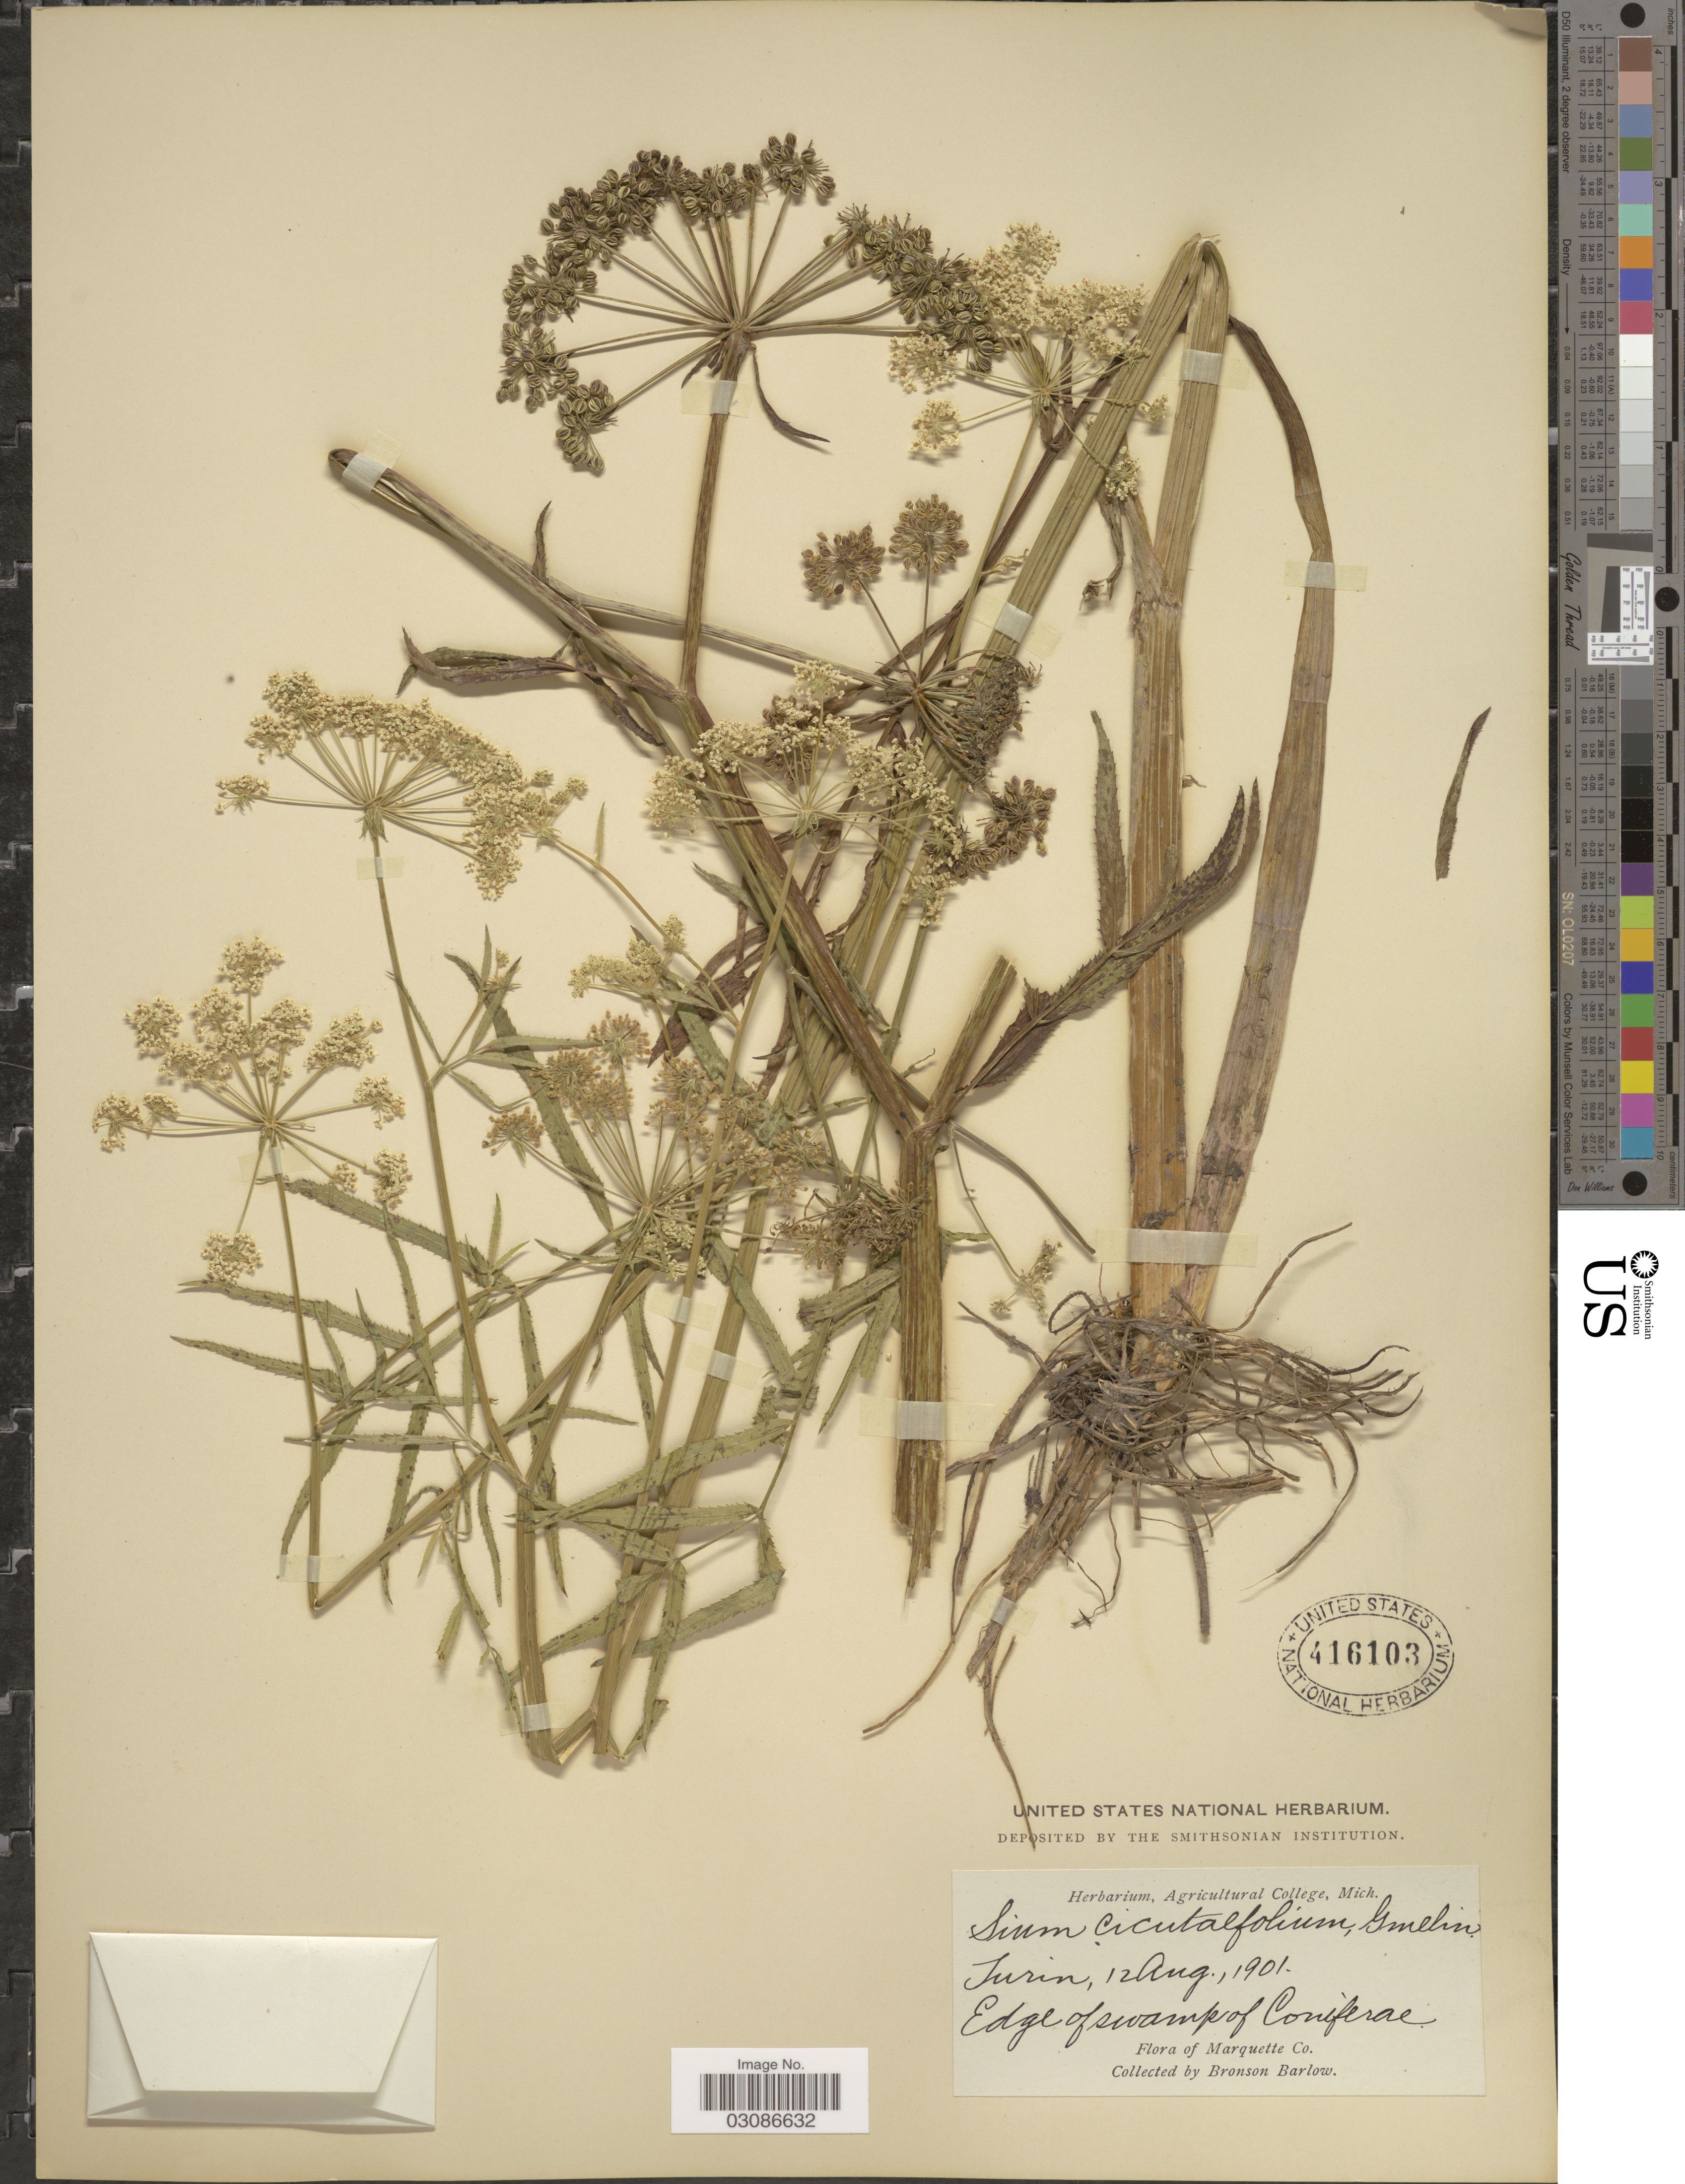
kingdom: Plantae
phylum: Tracheophyta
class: Magnoliopsida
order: Apiales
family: Apiaceae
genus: Sium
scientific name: Sium suave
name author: Walter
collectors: Barlow, B.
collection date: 1901-08-12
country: United States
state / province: Michigan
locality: Turin, Marquette Co., Edge of swamp of Coniferae.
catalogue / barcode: US 416103